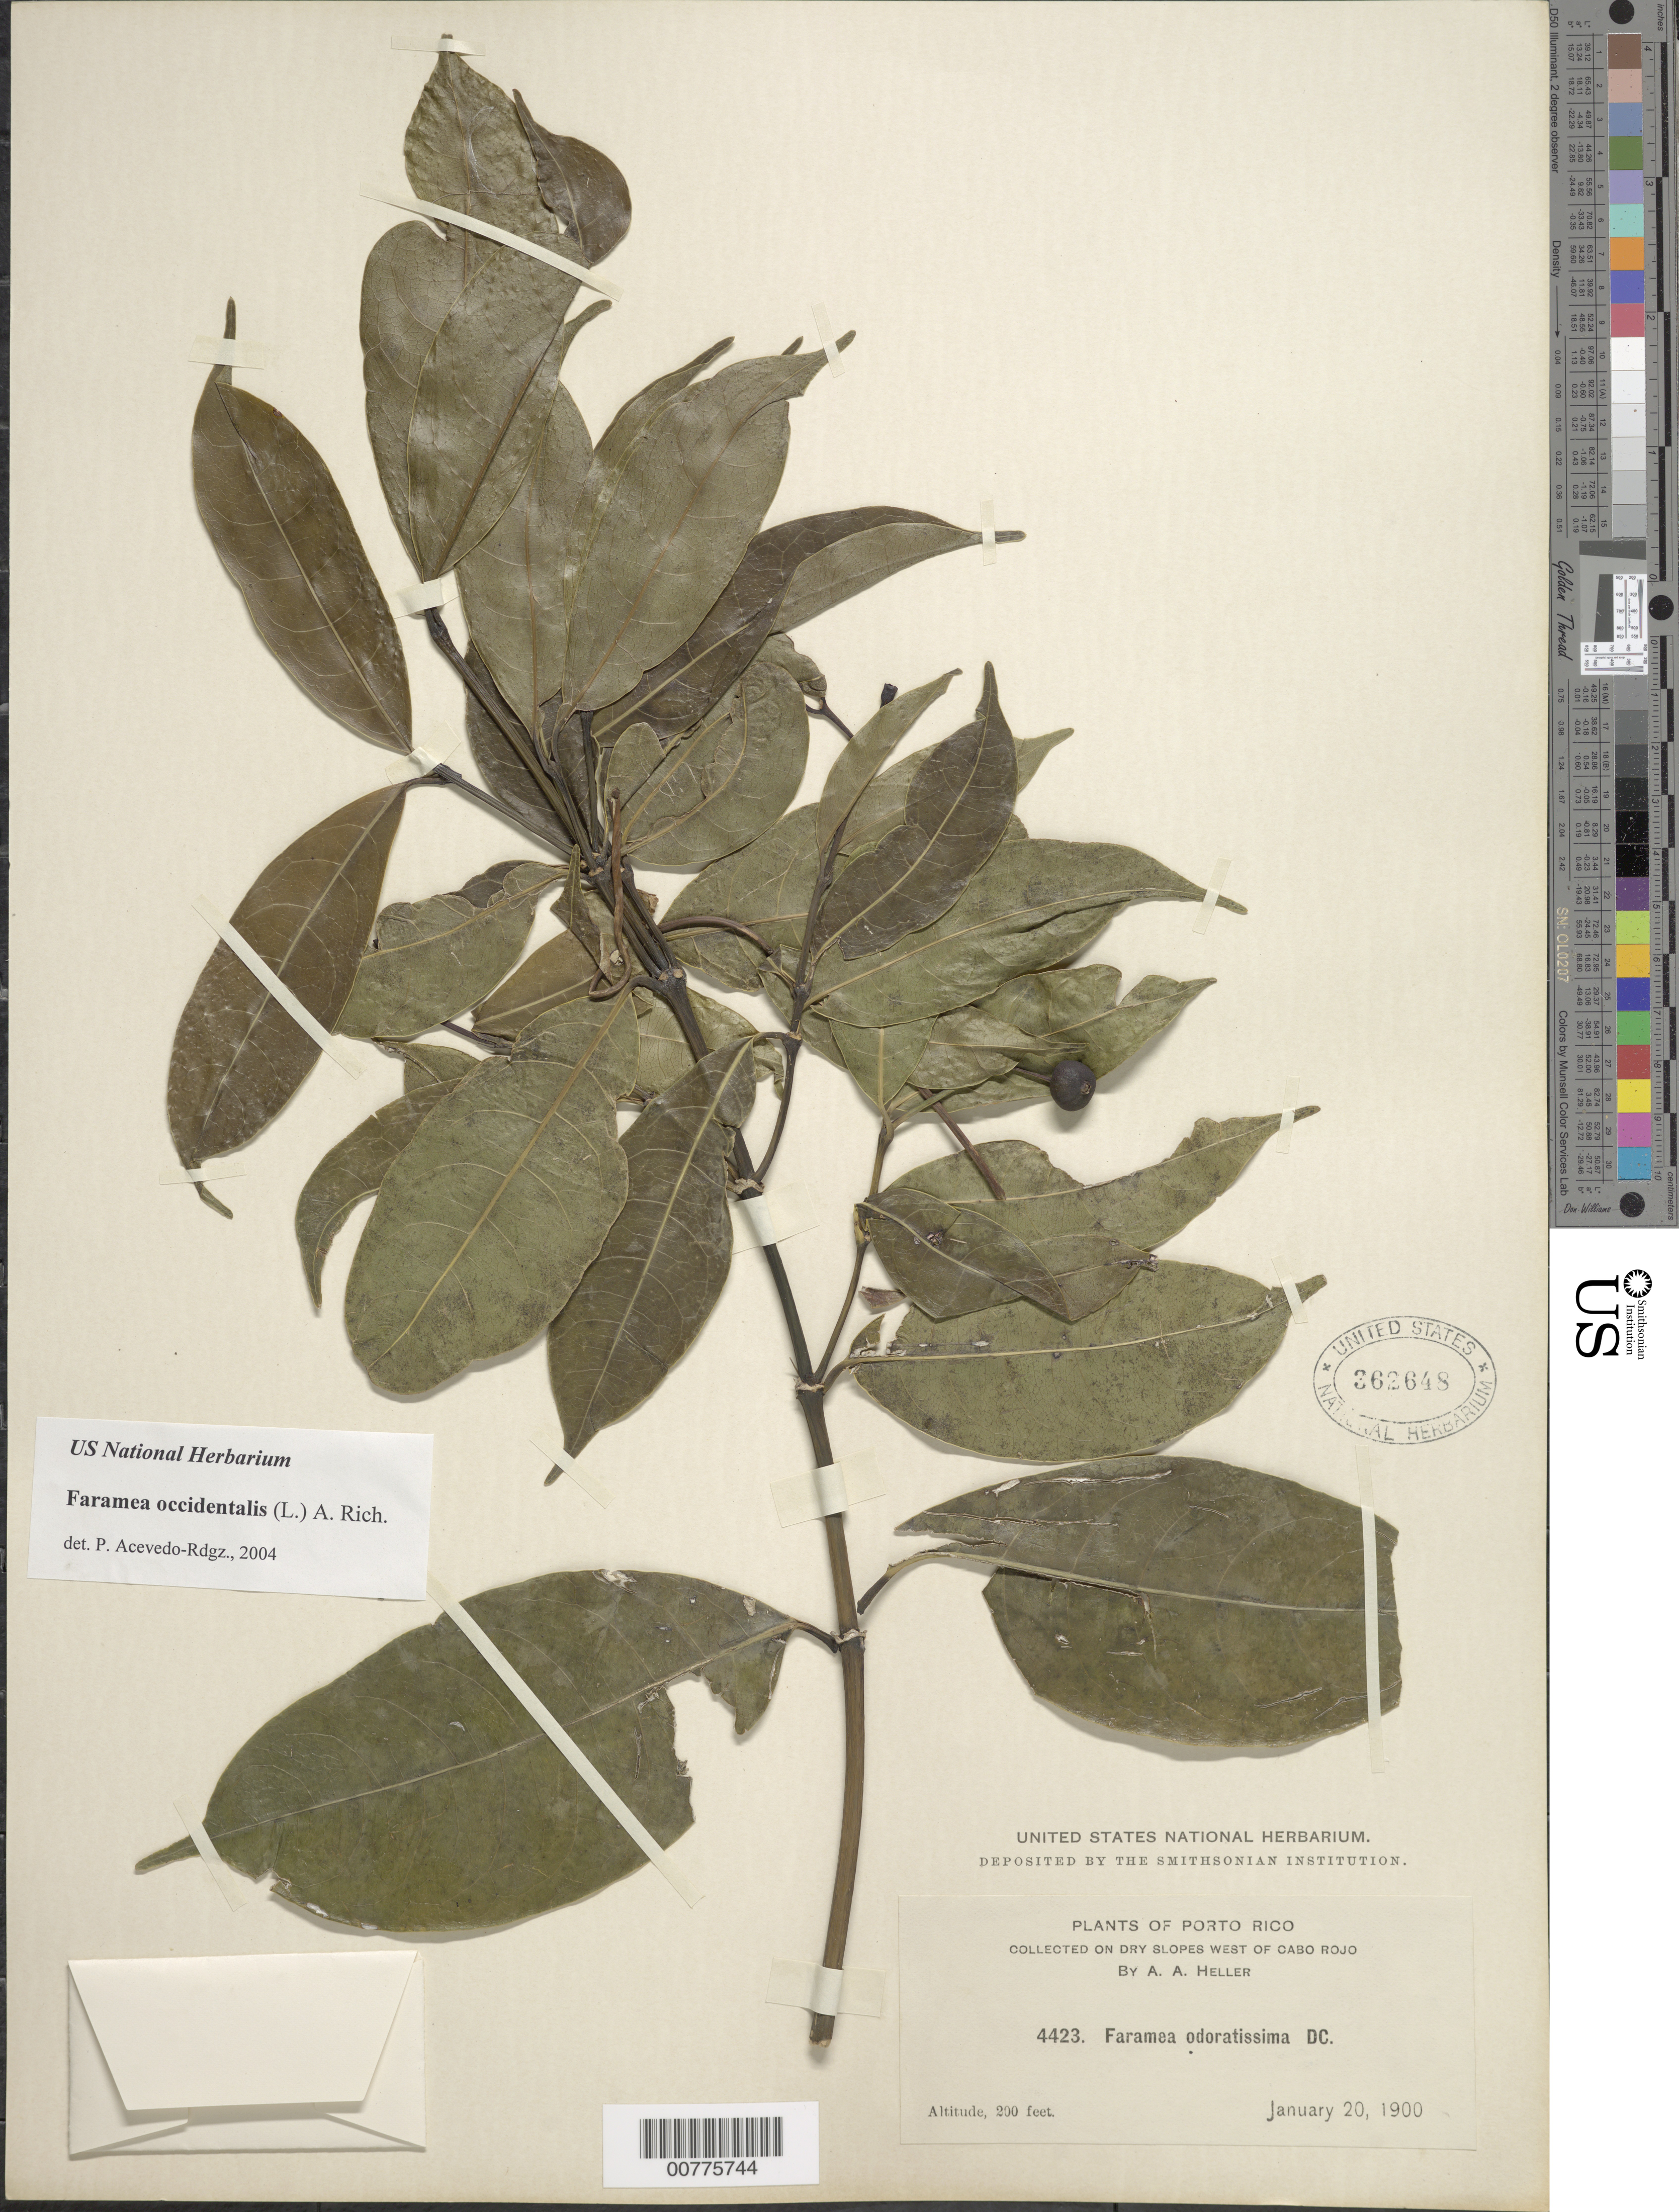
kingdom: Plantae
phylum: Tracheophyta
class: Magnoliopsida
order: Gentianales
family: Rubiaceae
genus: Faramea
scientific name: Faramea occidentalis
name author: (L.) A. Rich.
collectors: A. A. Heller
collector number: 4423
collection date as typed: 20 Jan 1900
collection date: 1900-01-20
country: Puerto Rico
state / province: Cabo Rojo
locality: Dry slopes west of Cabo Rojo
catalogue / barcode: US 362648